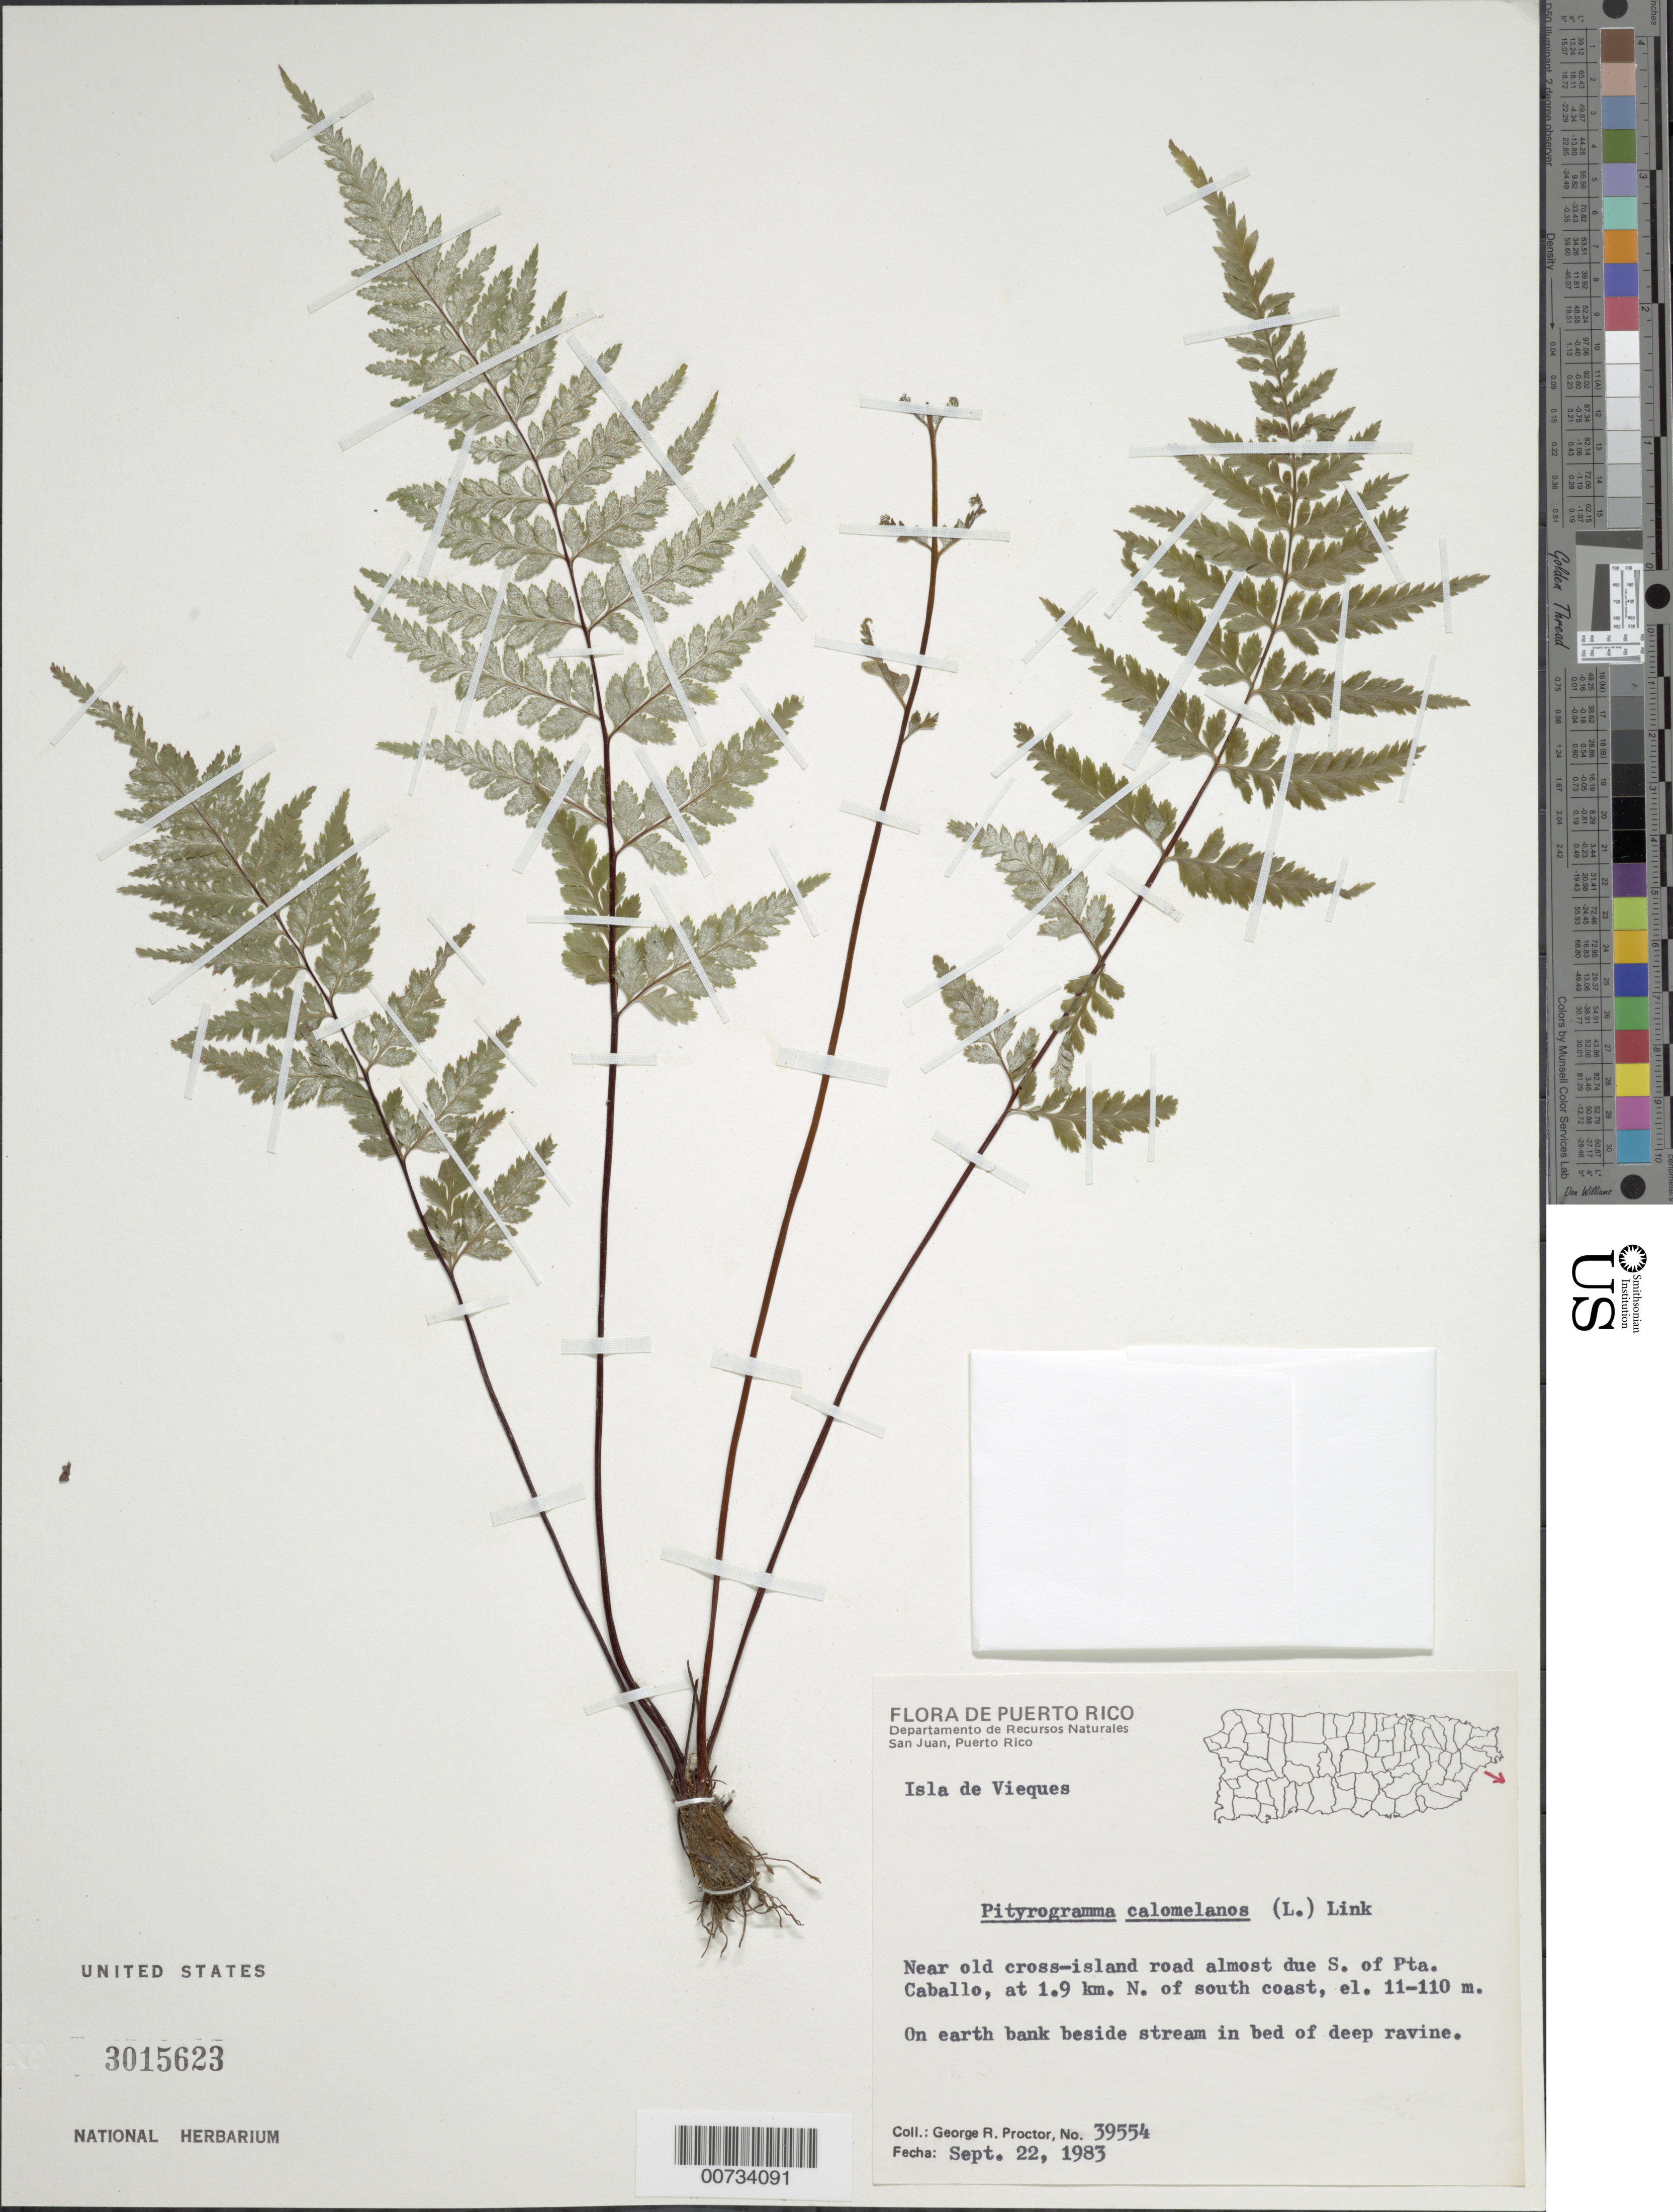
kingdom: Plantae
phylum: Tracheophyta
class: Polypodiopsida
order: Polypodiales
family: Pteridaceae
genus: Pityrogramma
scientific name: Pityrogramma calomelanos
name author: (L.) Link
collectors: G. R. Proctor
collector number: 39554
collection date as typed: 22 Sep 1983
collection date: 1983-09-22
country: Puerto Rico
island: Vieques I.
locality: Vieques, near old cross-island road almost due S of Pta. Caballo, at 1.9 km N of south coast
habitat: On earth bank beside stream in bed of deep ravine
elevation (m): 11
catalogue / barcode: US 3015623